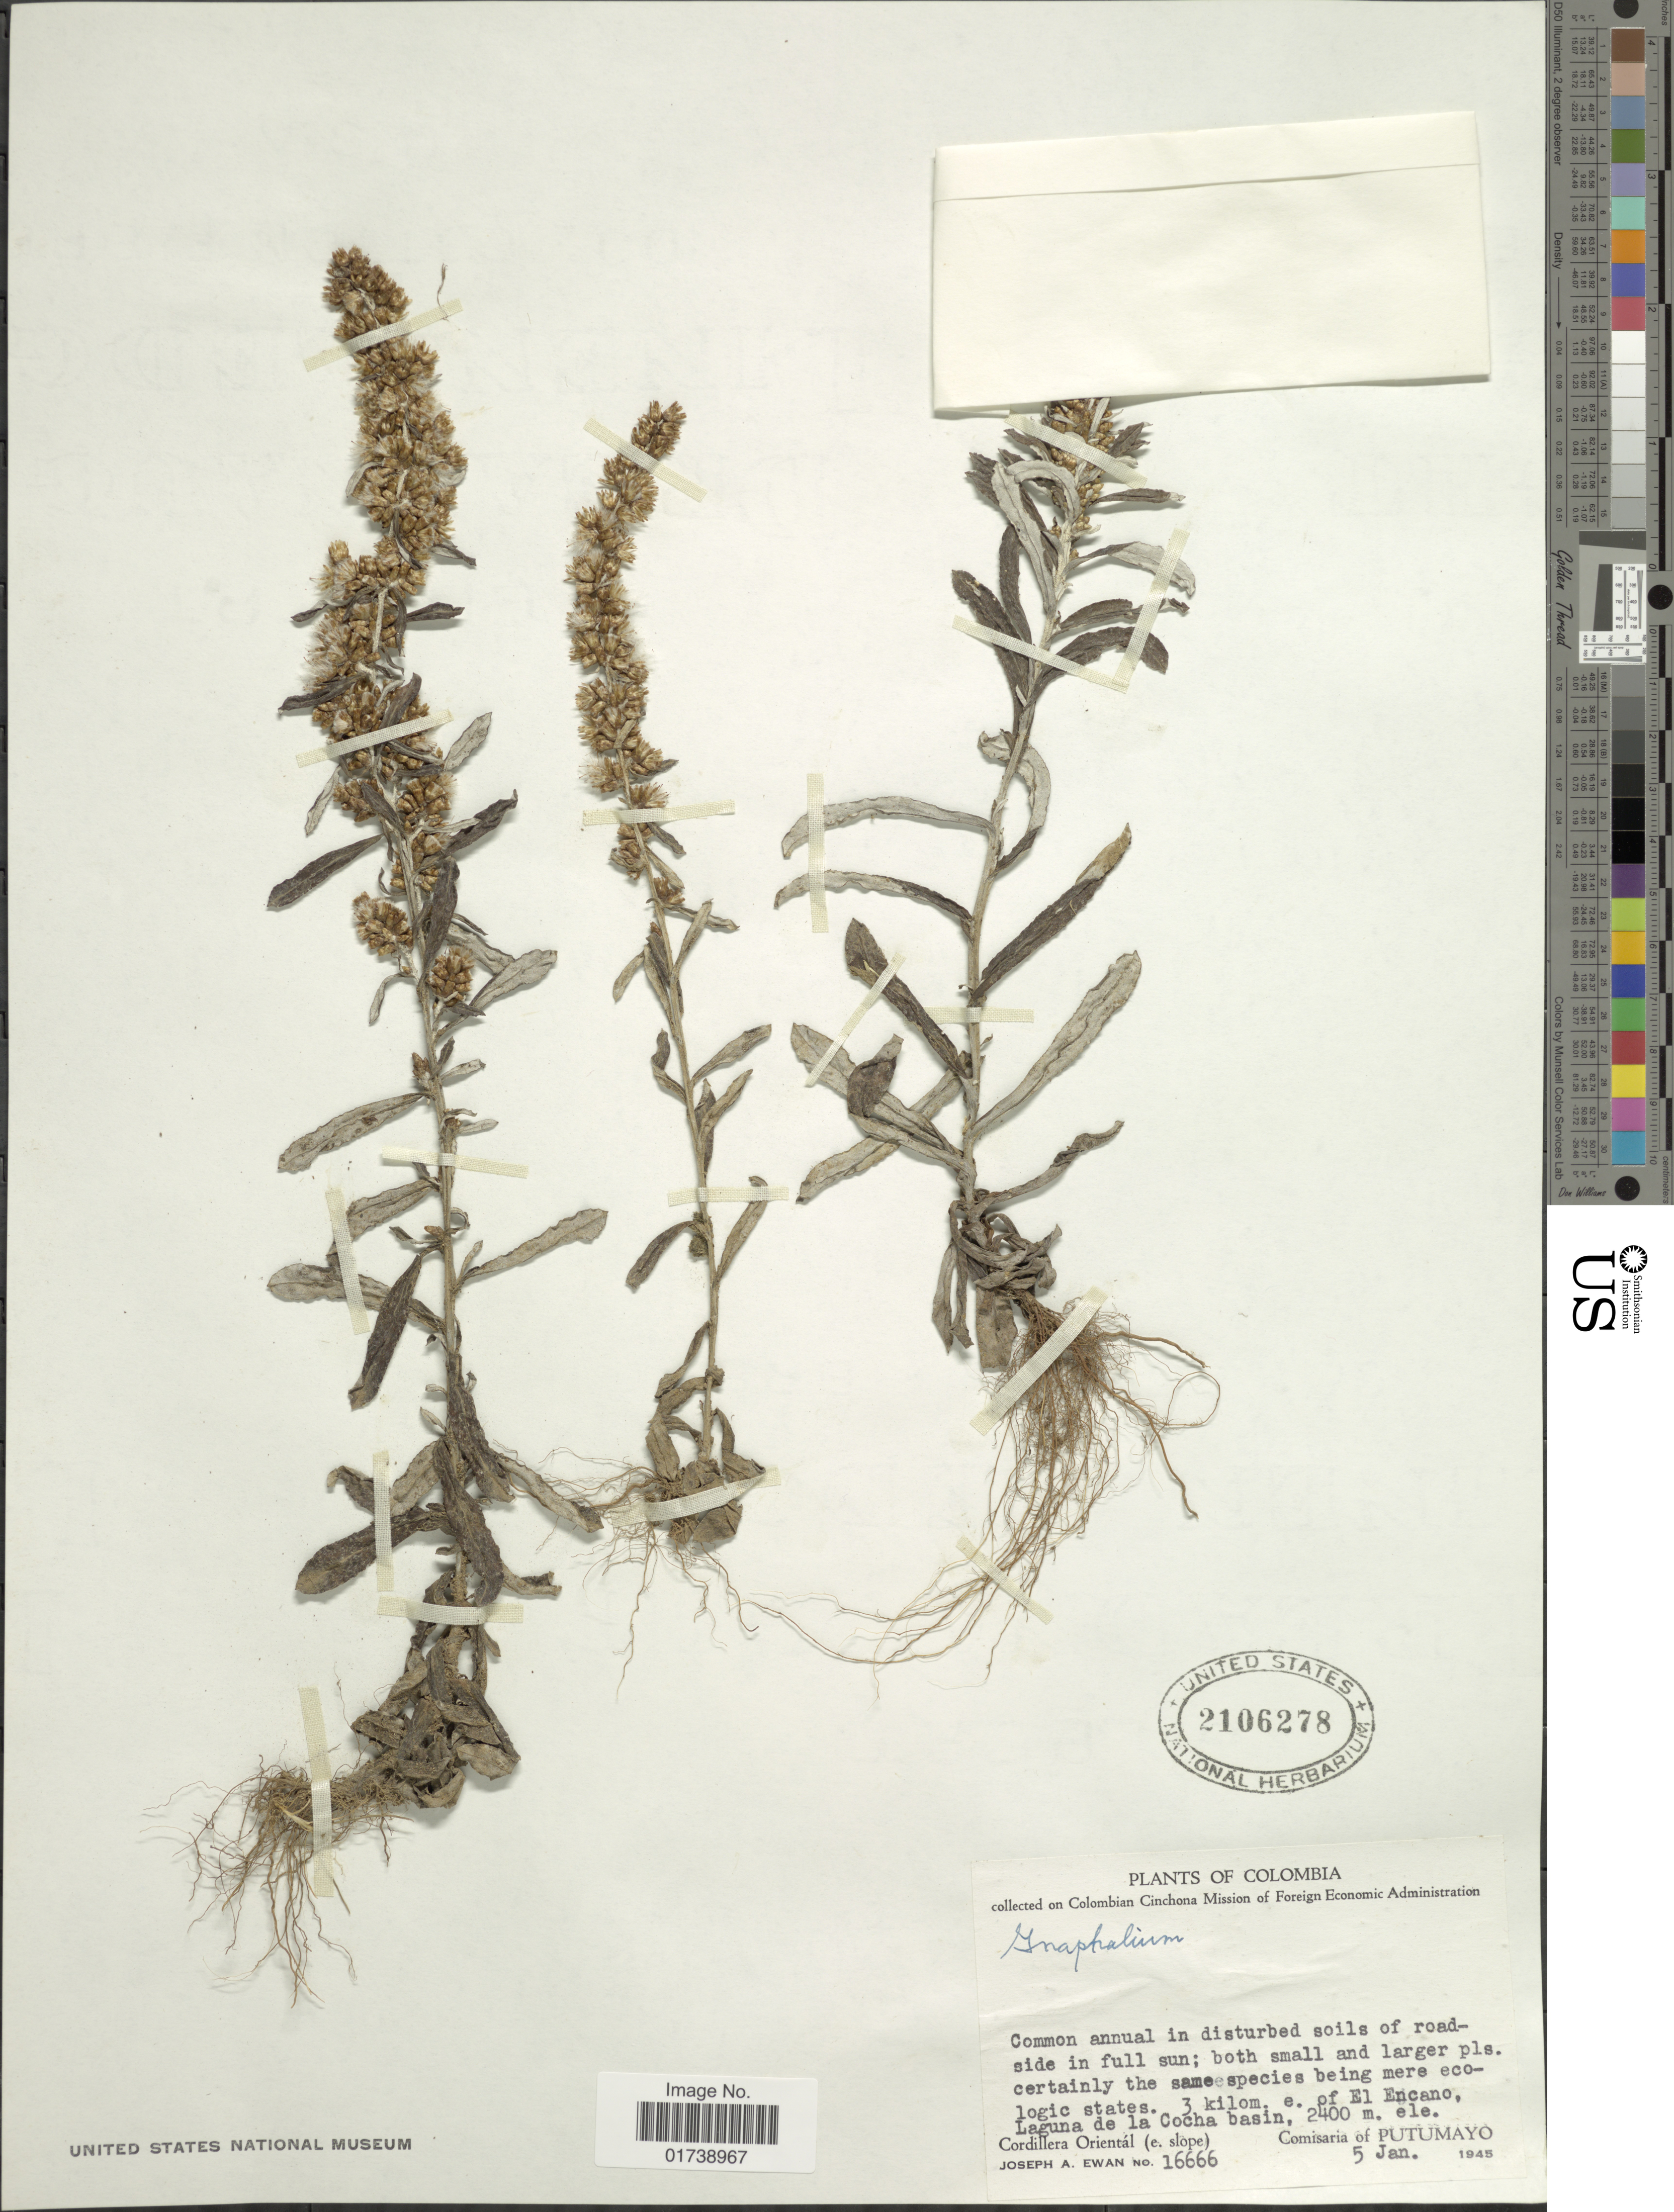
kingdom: Plantae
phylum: Tracheophyta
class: Magnoliopsida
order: Asterales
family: Asteraceae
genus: Gamochaeta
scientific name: Gamochaeta sp.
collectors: J. A. Ewan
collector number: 16666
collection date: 1945-01-05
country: Colombia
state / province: Putumayo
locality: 3 kilom. e. of El Encano, Laguna de La Cocha basin, Comisaria of Putumayo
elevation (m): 2400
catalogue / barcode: US 2106278